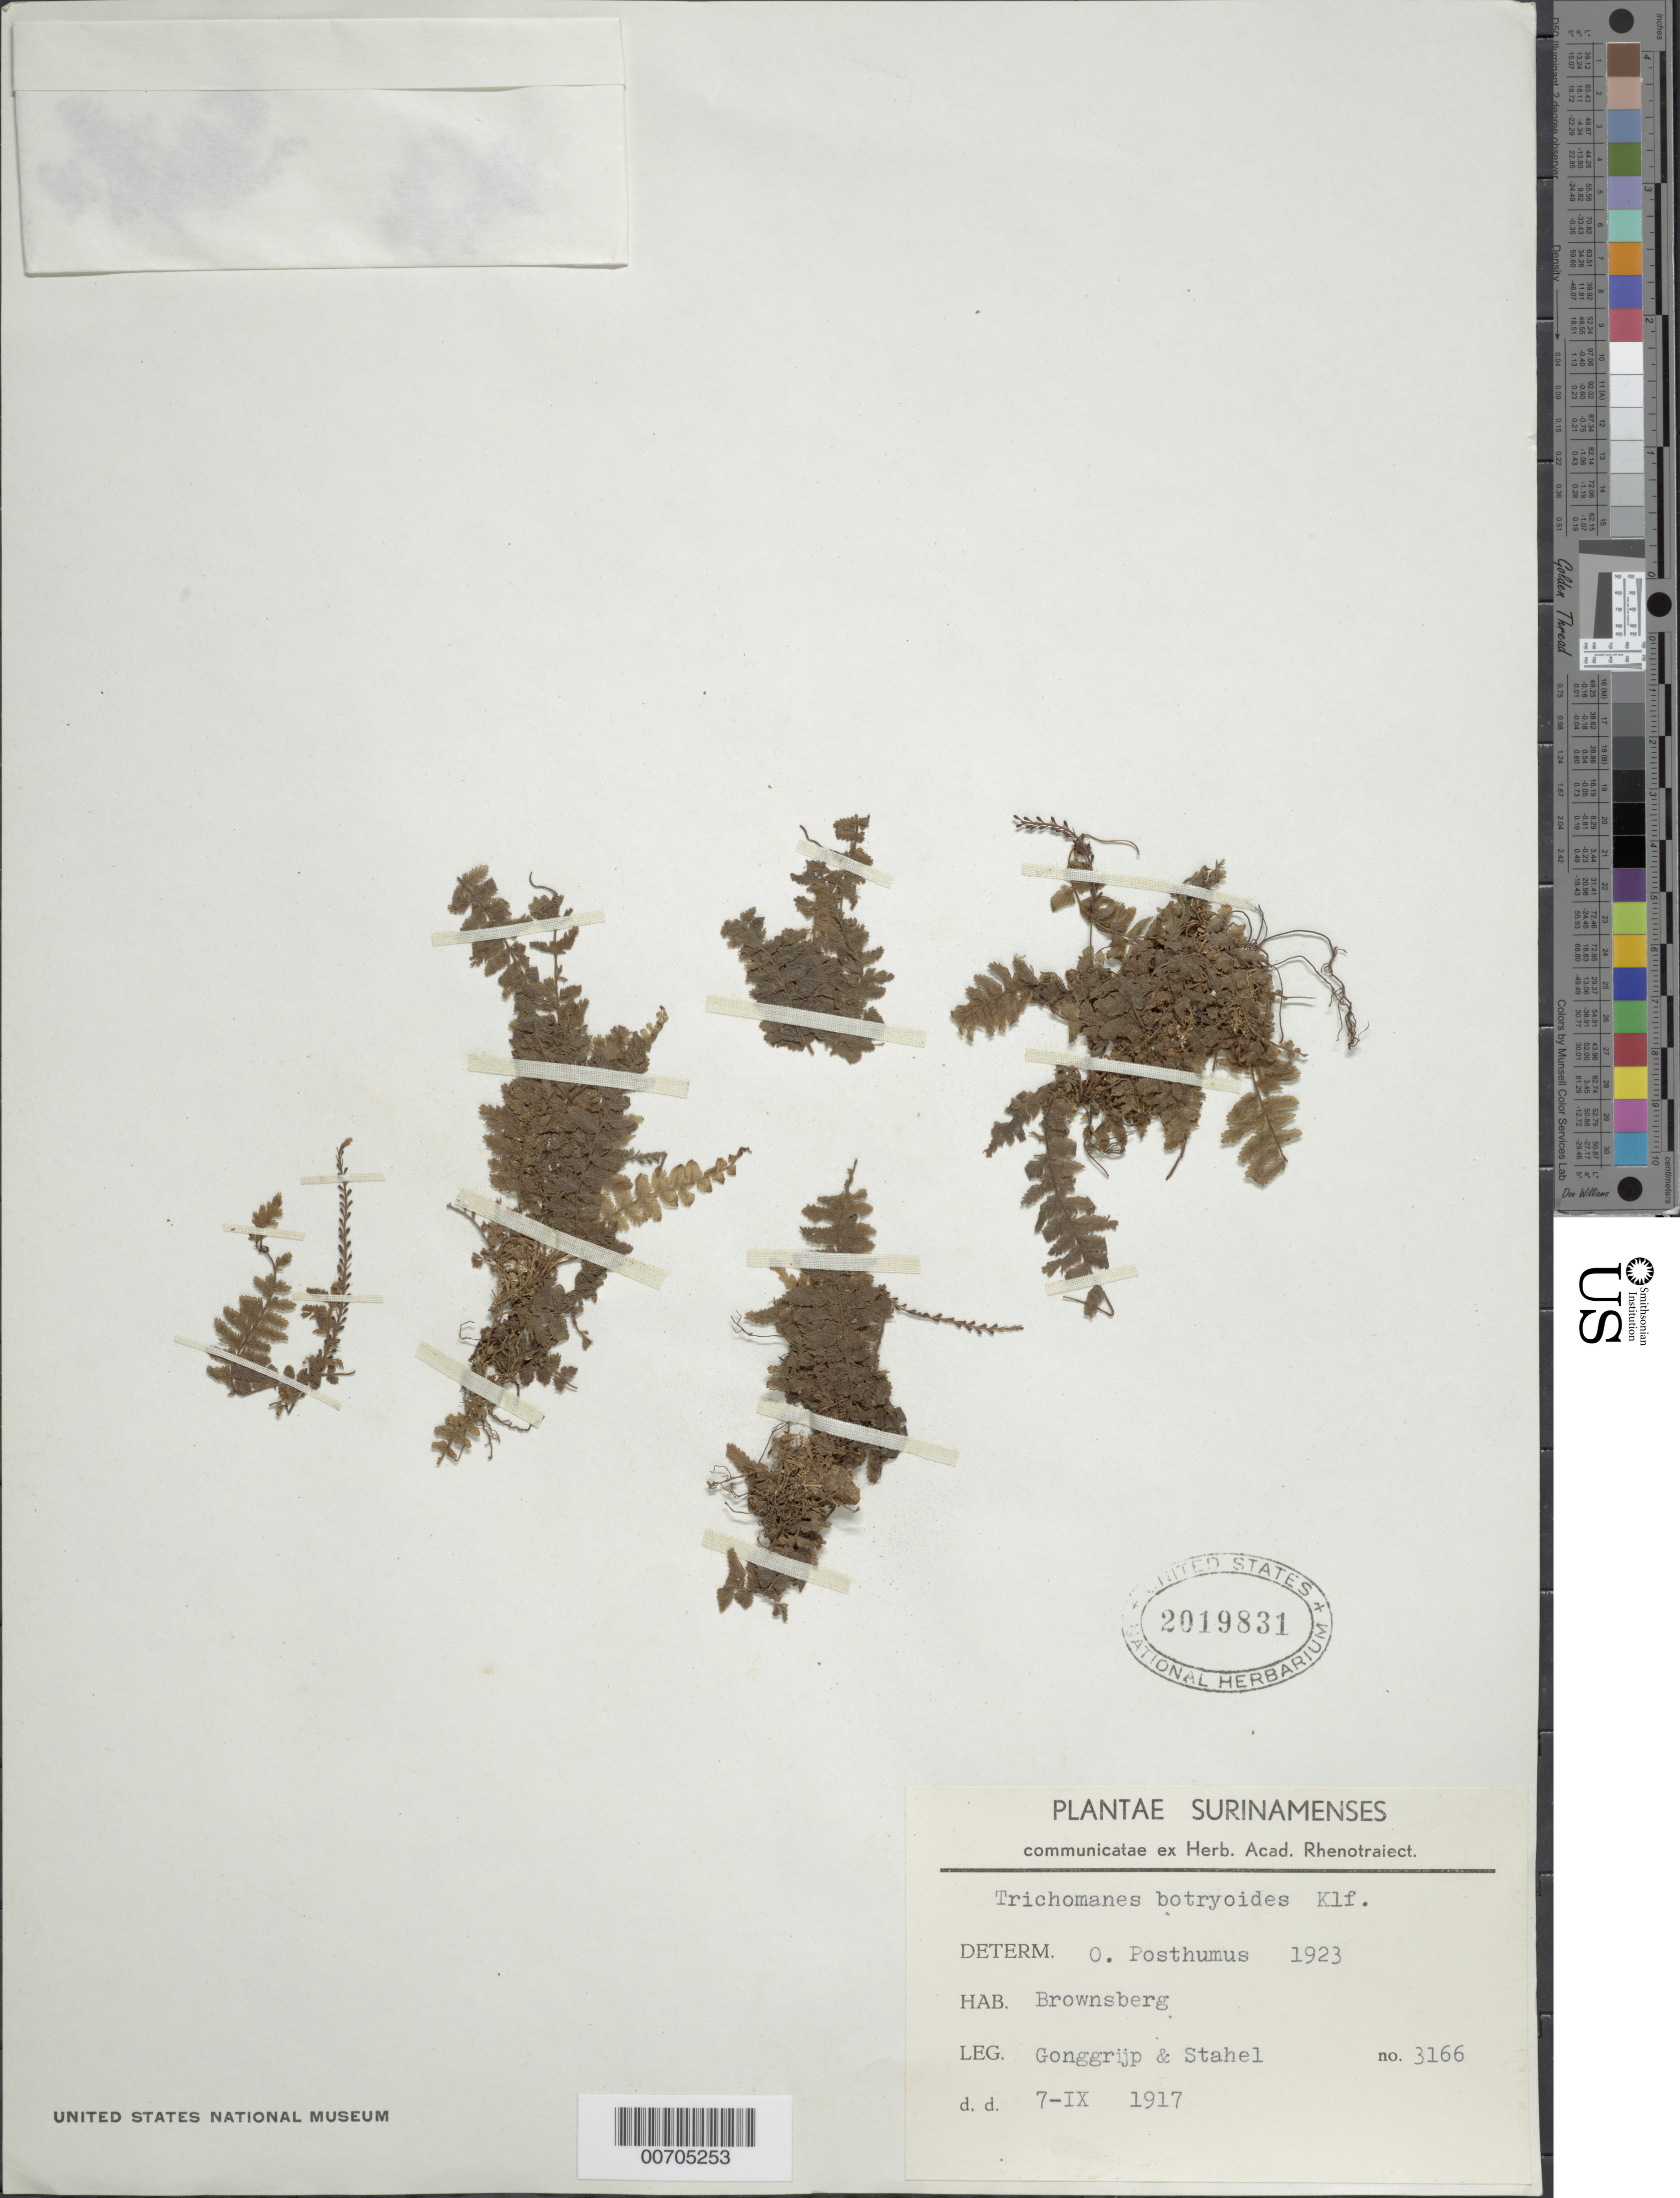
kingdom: Plantae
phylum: Tracheophyta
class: Polypodiopsida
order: Hymenophyllales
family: Hymenophyllaceae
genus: Trichomanes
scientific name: Trichomanes botryoides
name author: Kaulf.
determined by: Posthumus, O.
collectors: J. Gonggrijp & G. Stahel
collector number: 3166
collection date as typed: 7-Sep-17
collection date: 1917-09-07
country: Suriname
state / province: Brokopondo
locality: Brownsberg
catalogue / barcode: US 2019831